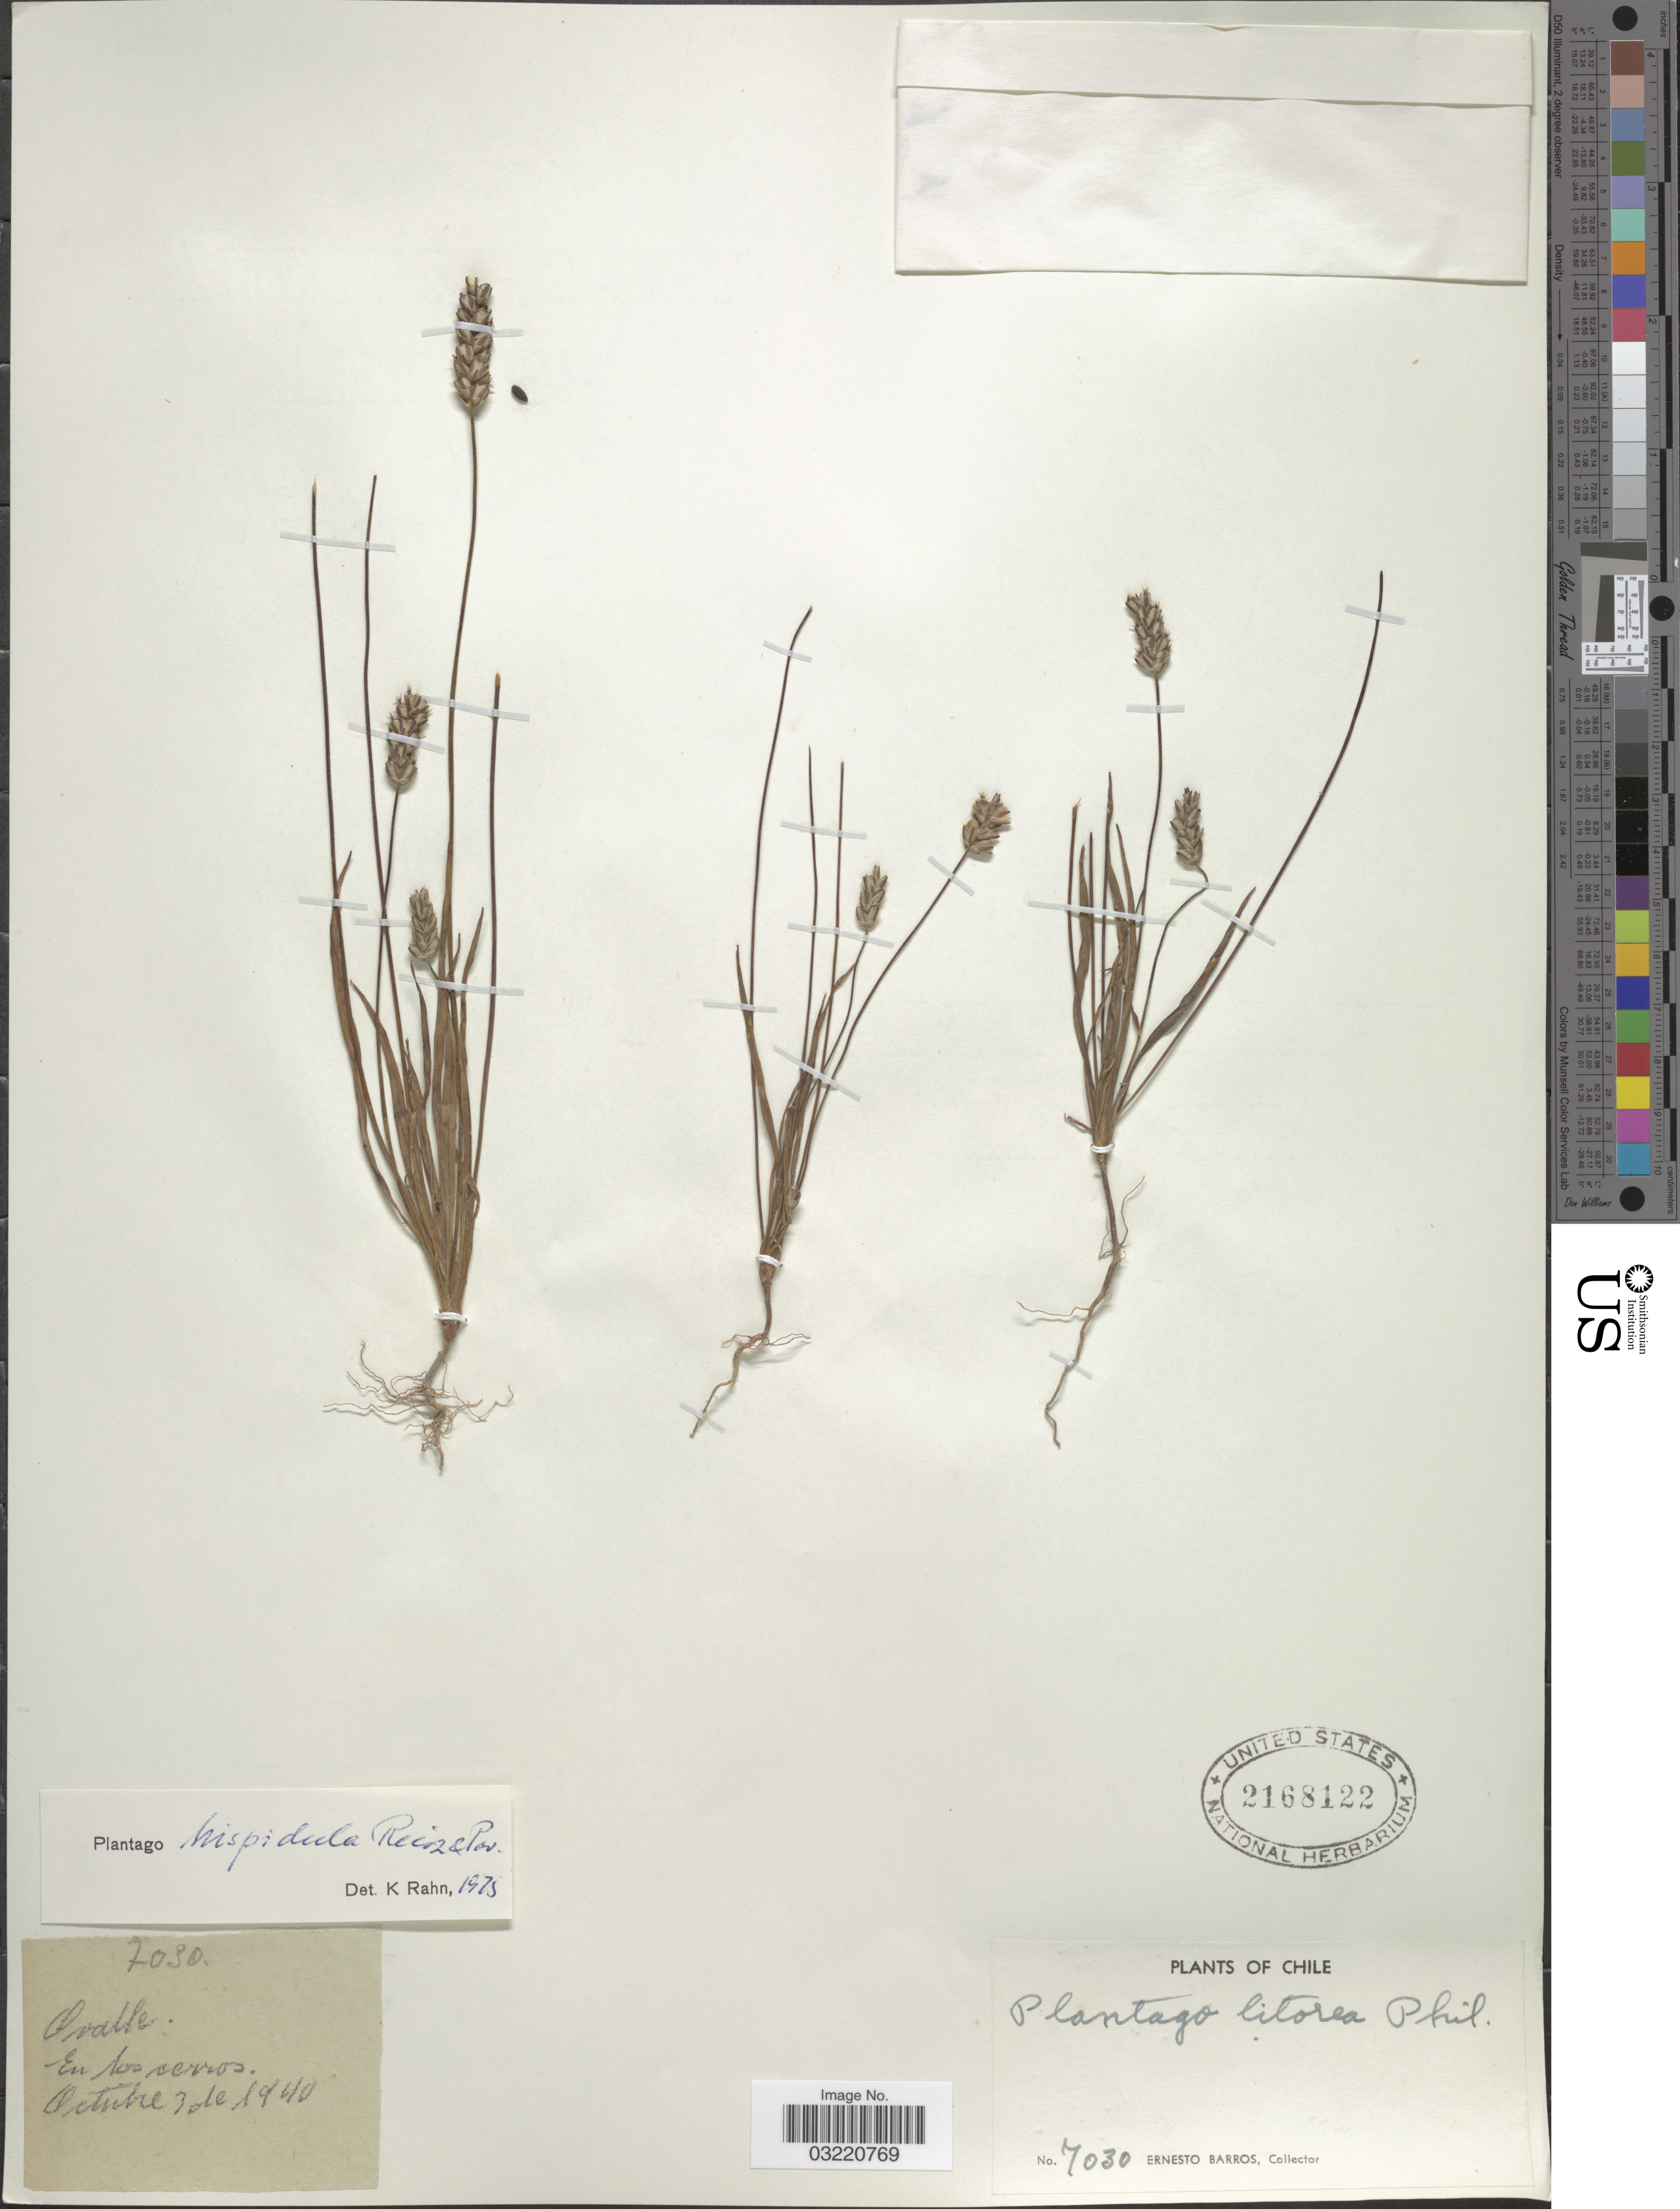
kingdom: Plantae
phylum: Tracheophyta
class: Magnoliopsida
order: Lamiales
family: Plantaginaceae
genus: Plantago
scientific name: Plantago hispidula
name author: Ruiz & Pav.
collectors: E. Barros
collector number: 7030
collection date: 1940-10-03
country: Chile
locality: Ovalle. En los cerros.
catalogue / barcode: US 2168122